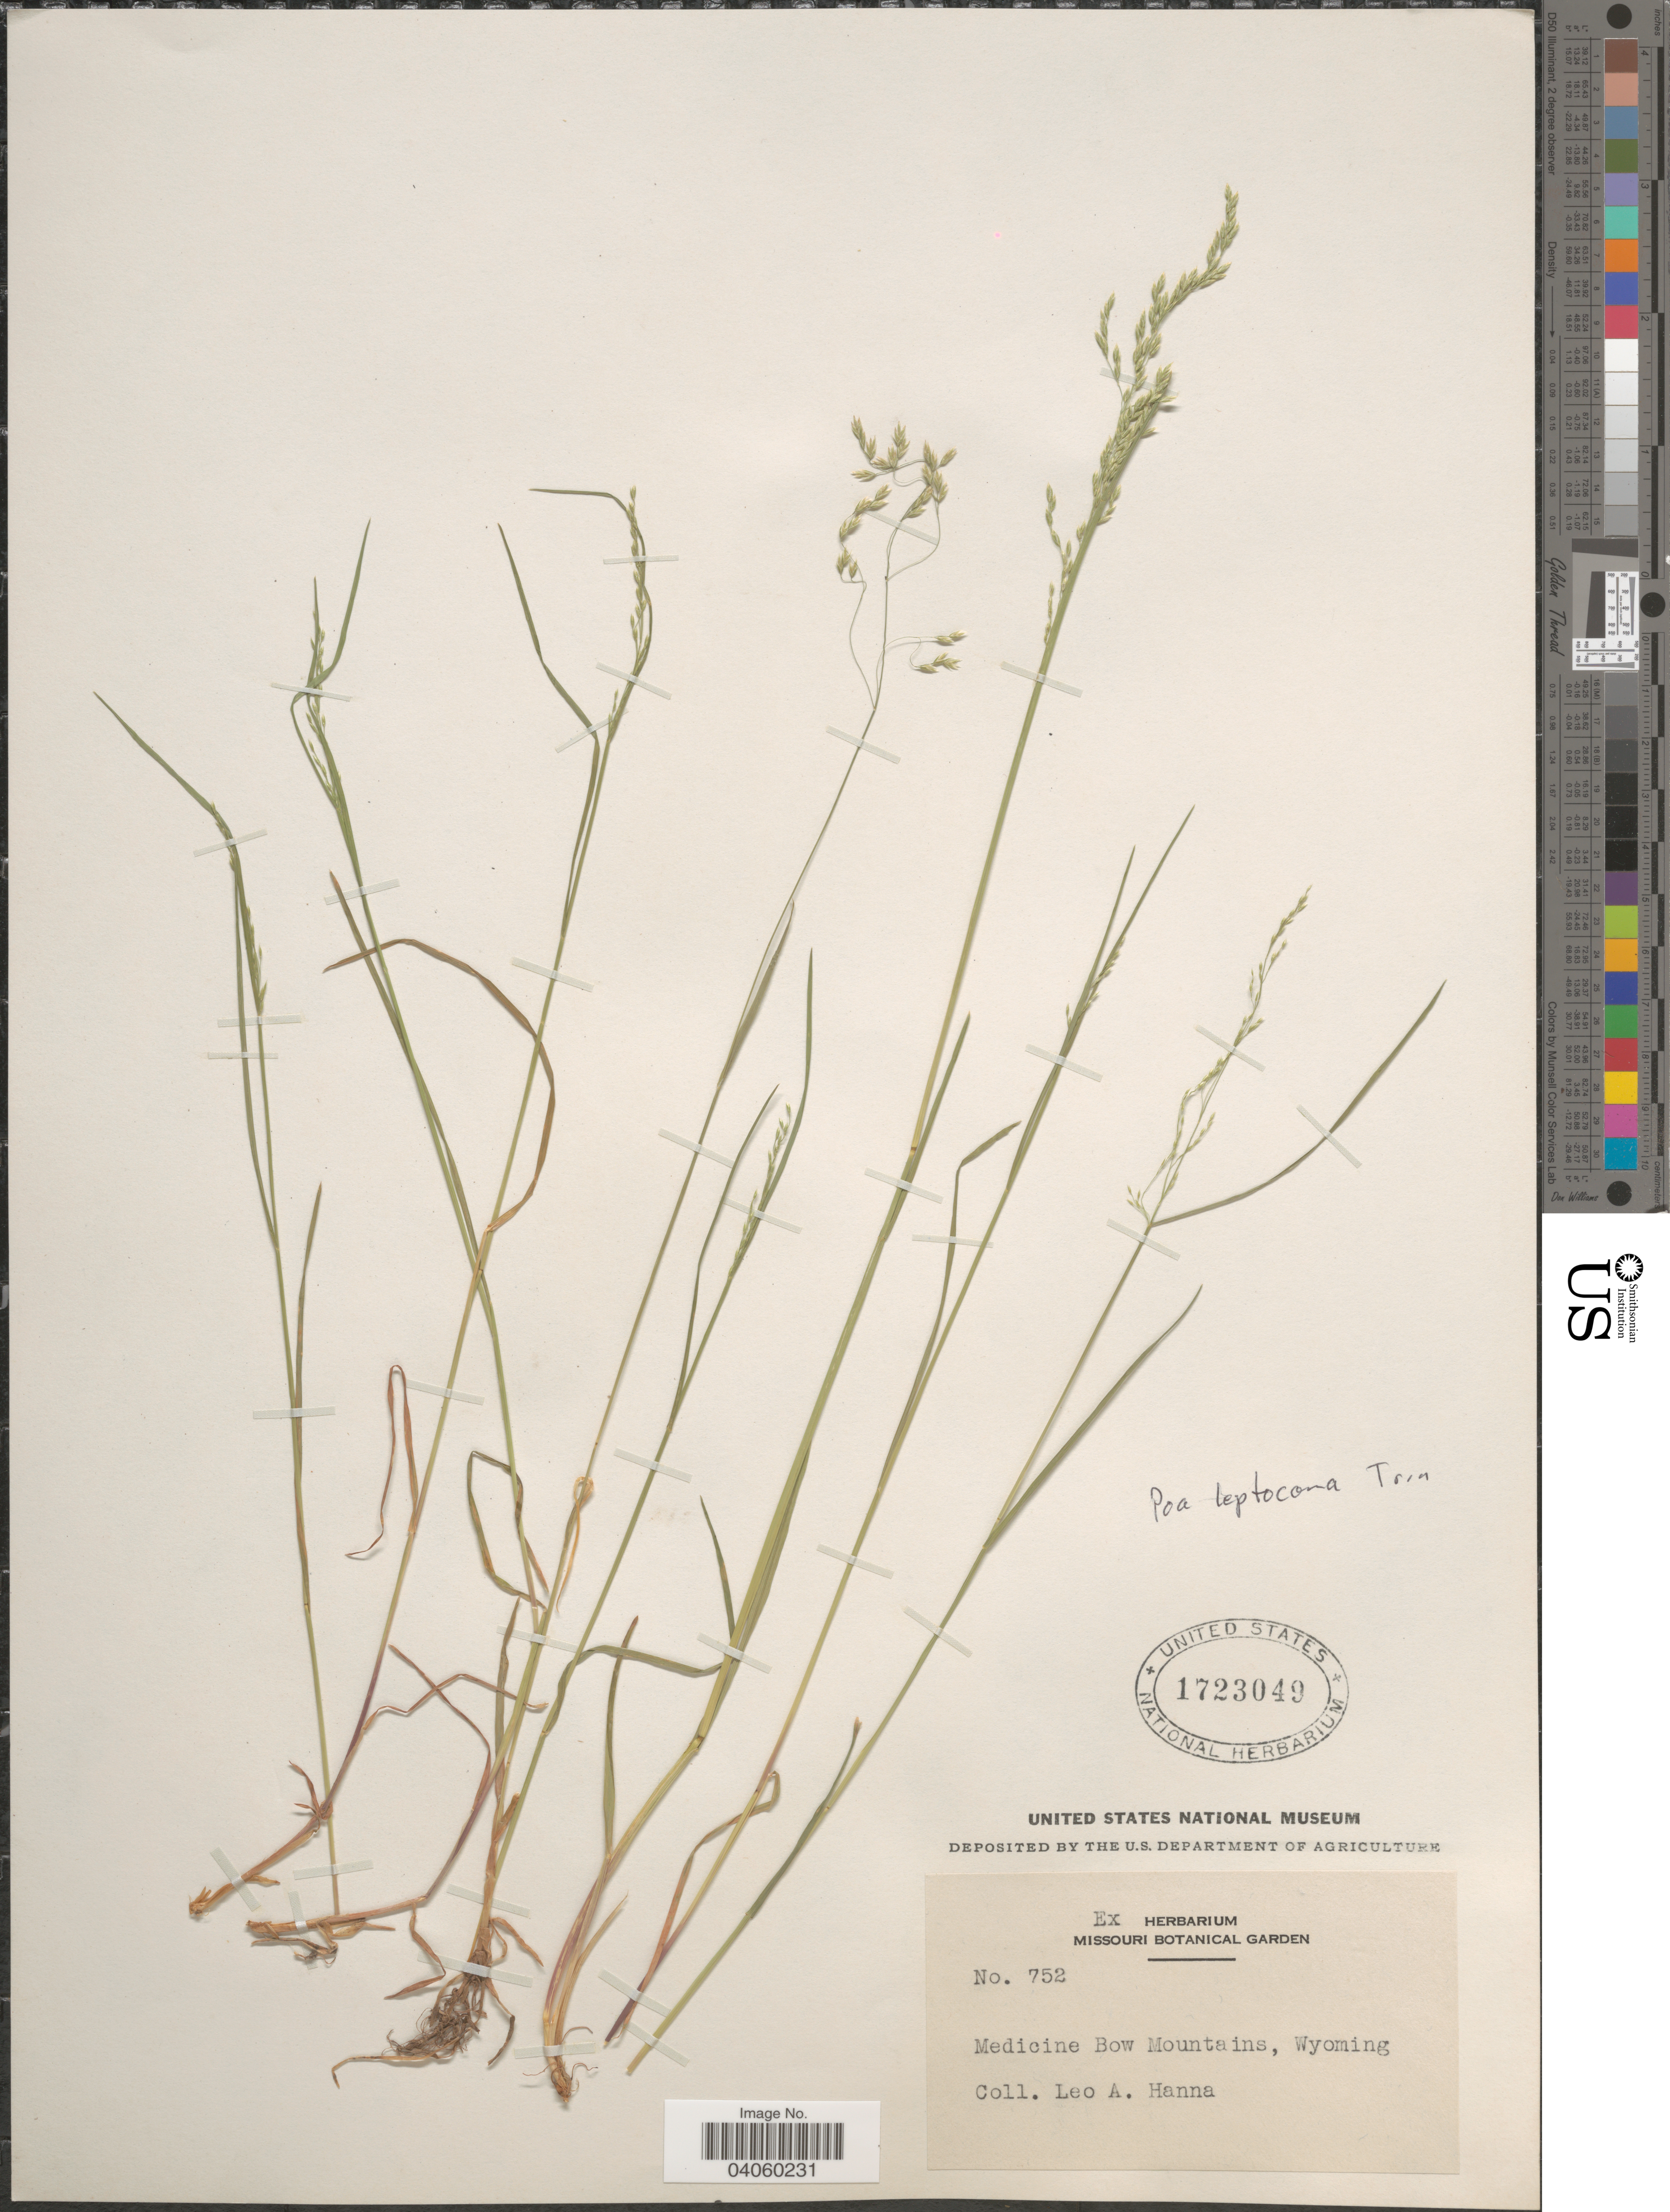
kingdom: Plantae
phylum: Tracheophyta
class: Liliopsida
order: Poales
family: Poaceae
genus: Poa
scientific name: Poa leptocoma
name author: Trin.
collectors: L. Hanna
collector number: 752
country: United States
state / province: Wyoming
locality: Medicine Bow Mountains.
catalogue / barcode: US 1723049